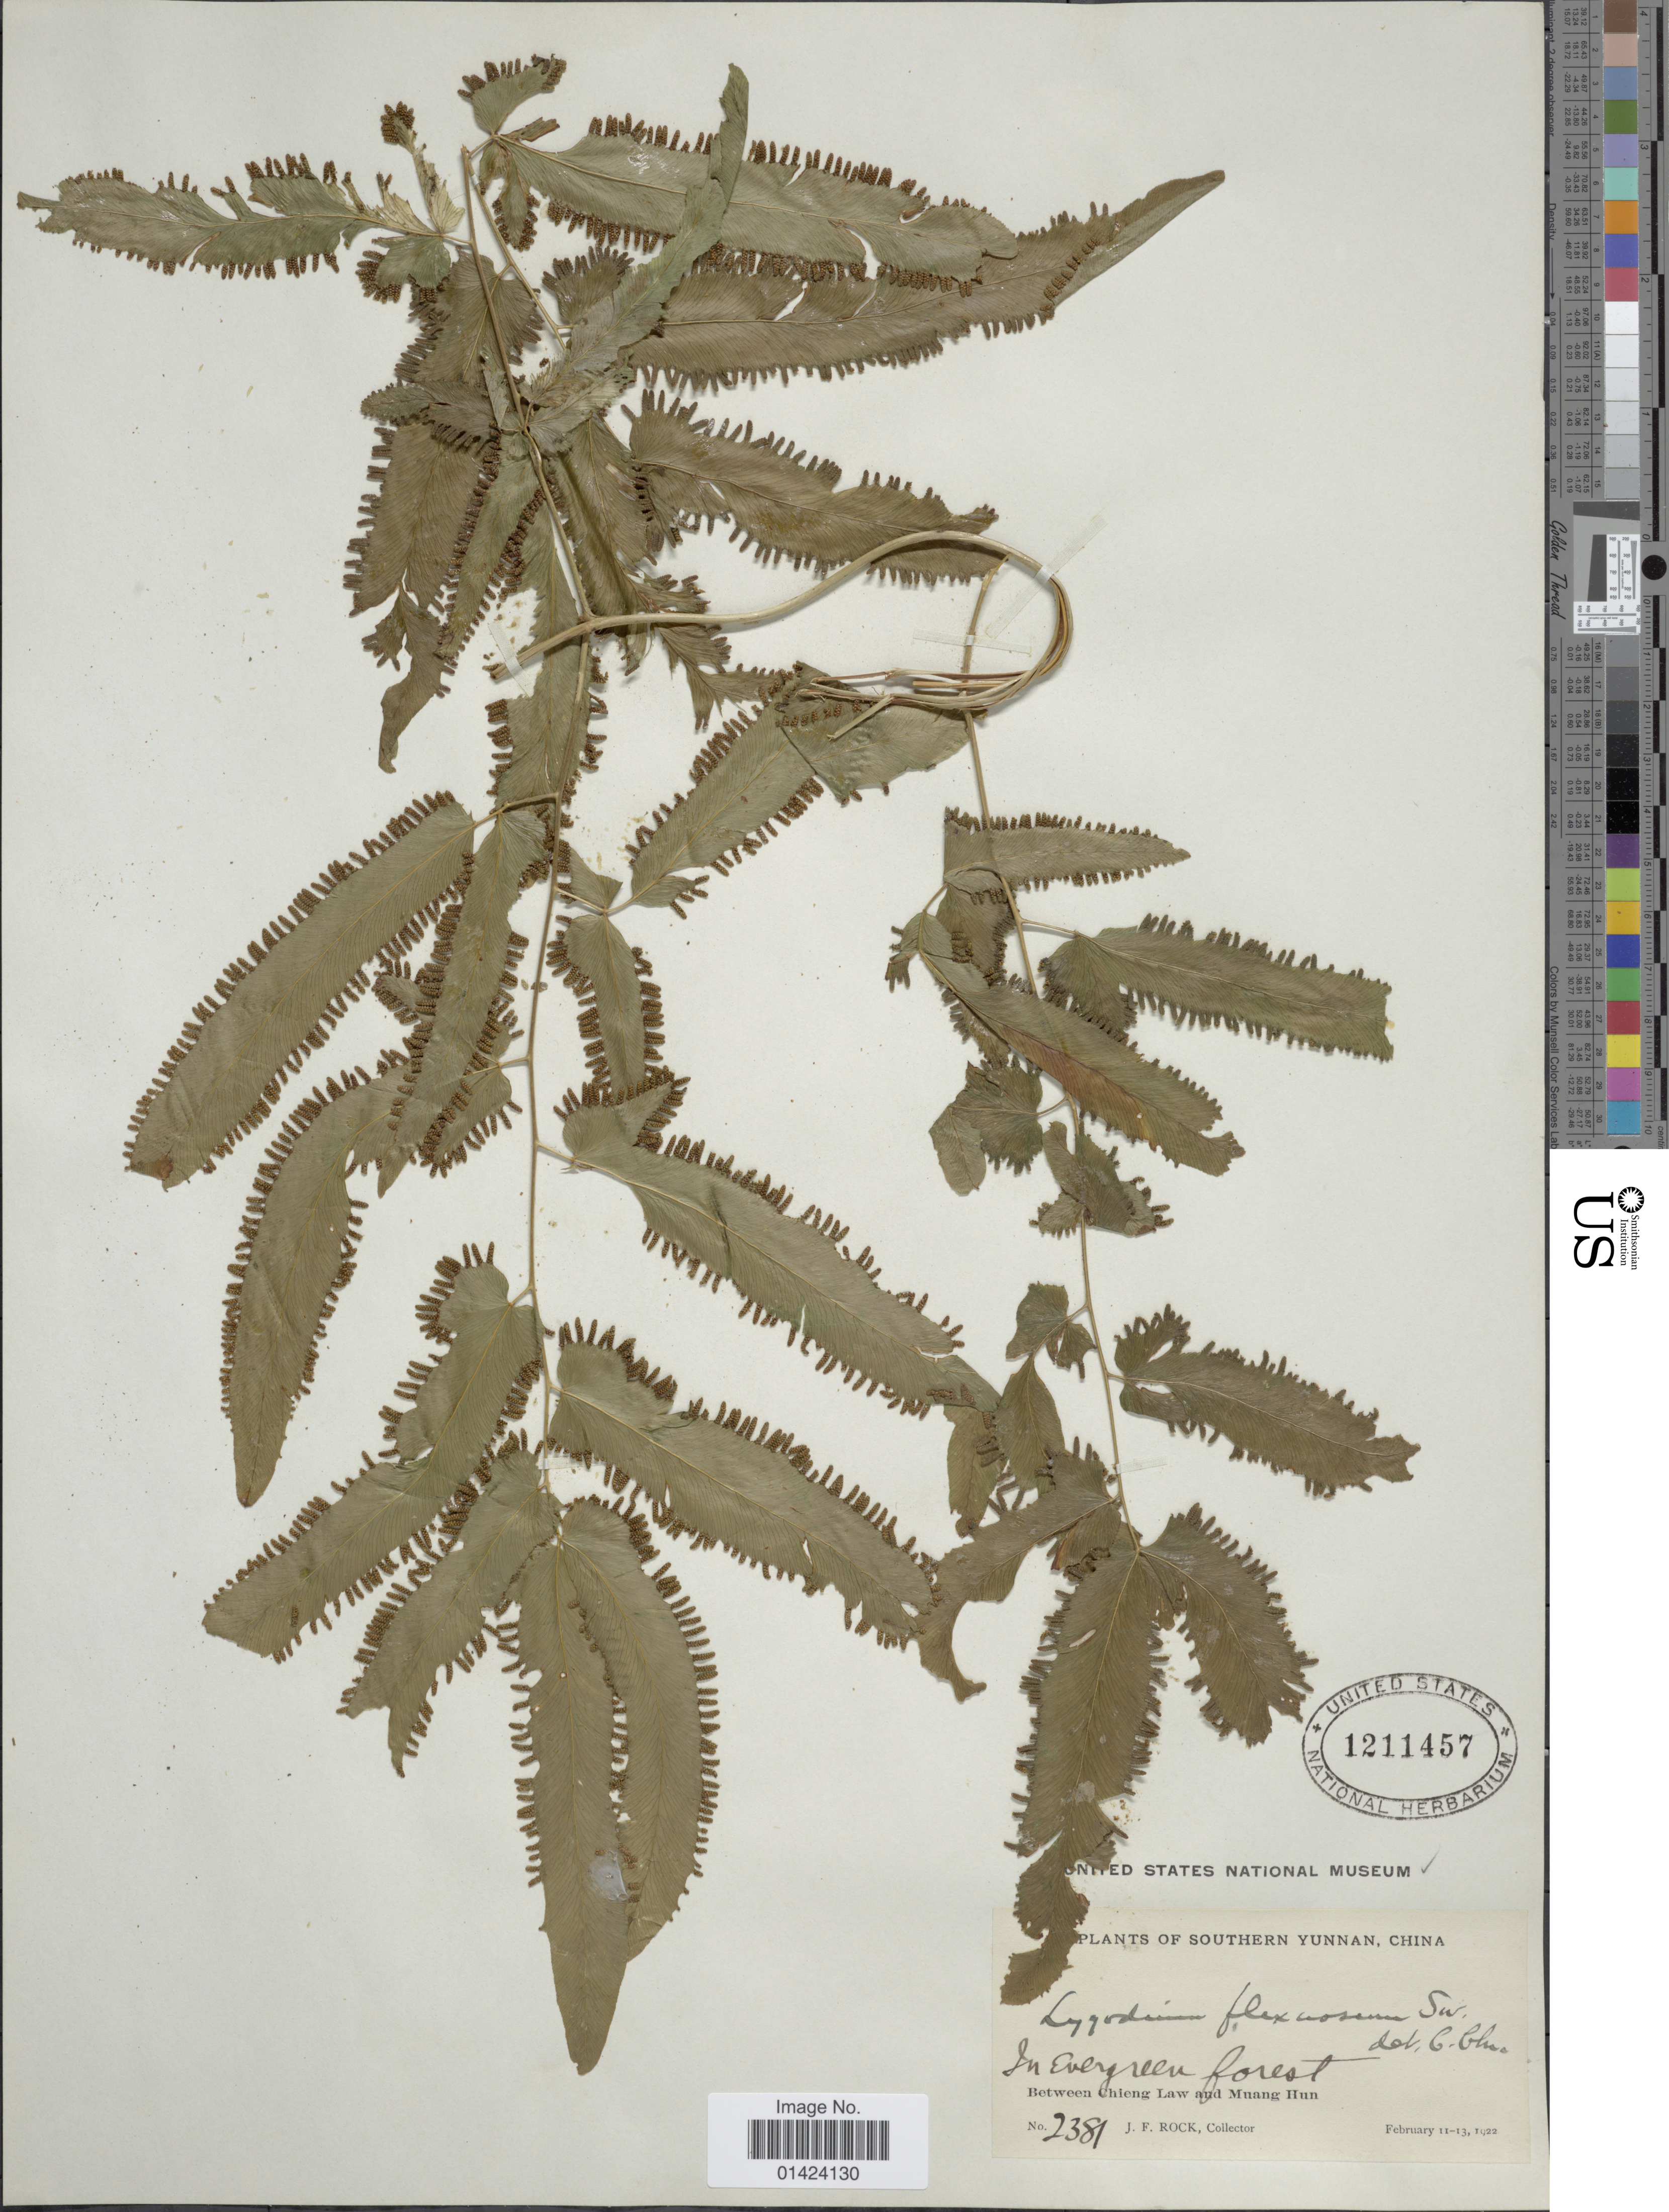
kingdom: Plantae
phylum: Tracheophyta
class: Polypodiopsida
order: Schizaeales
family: Lygodiaceae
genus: Lygodium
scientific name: Lygodium flexuosum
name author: Sw.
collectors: J. Rock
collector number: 2381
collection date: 1922-02-11/1922-02-13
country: China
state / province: Yunnan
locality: Yunnan, China, in evergreen forest, Between Chieng Law and Muang Hun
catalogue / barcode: US 1211457